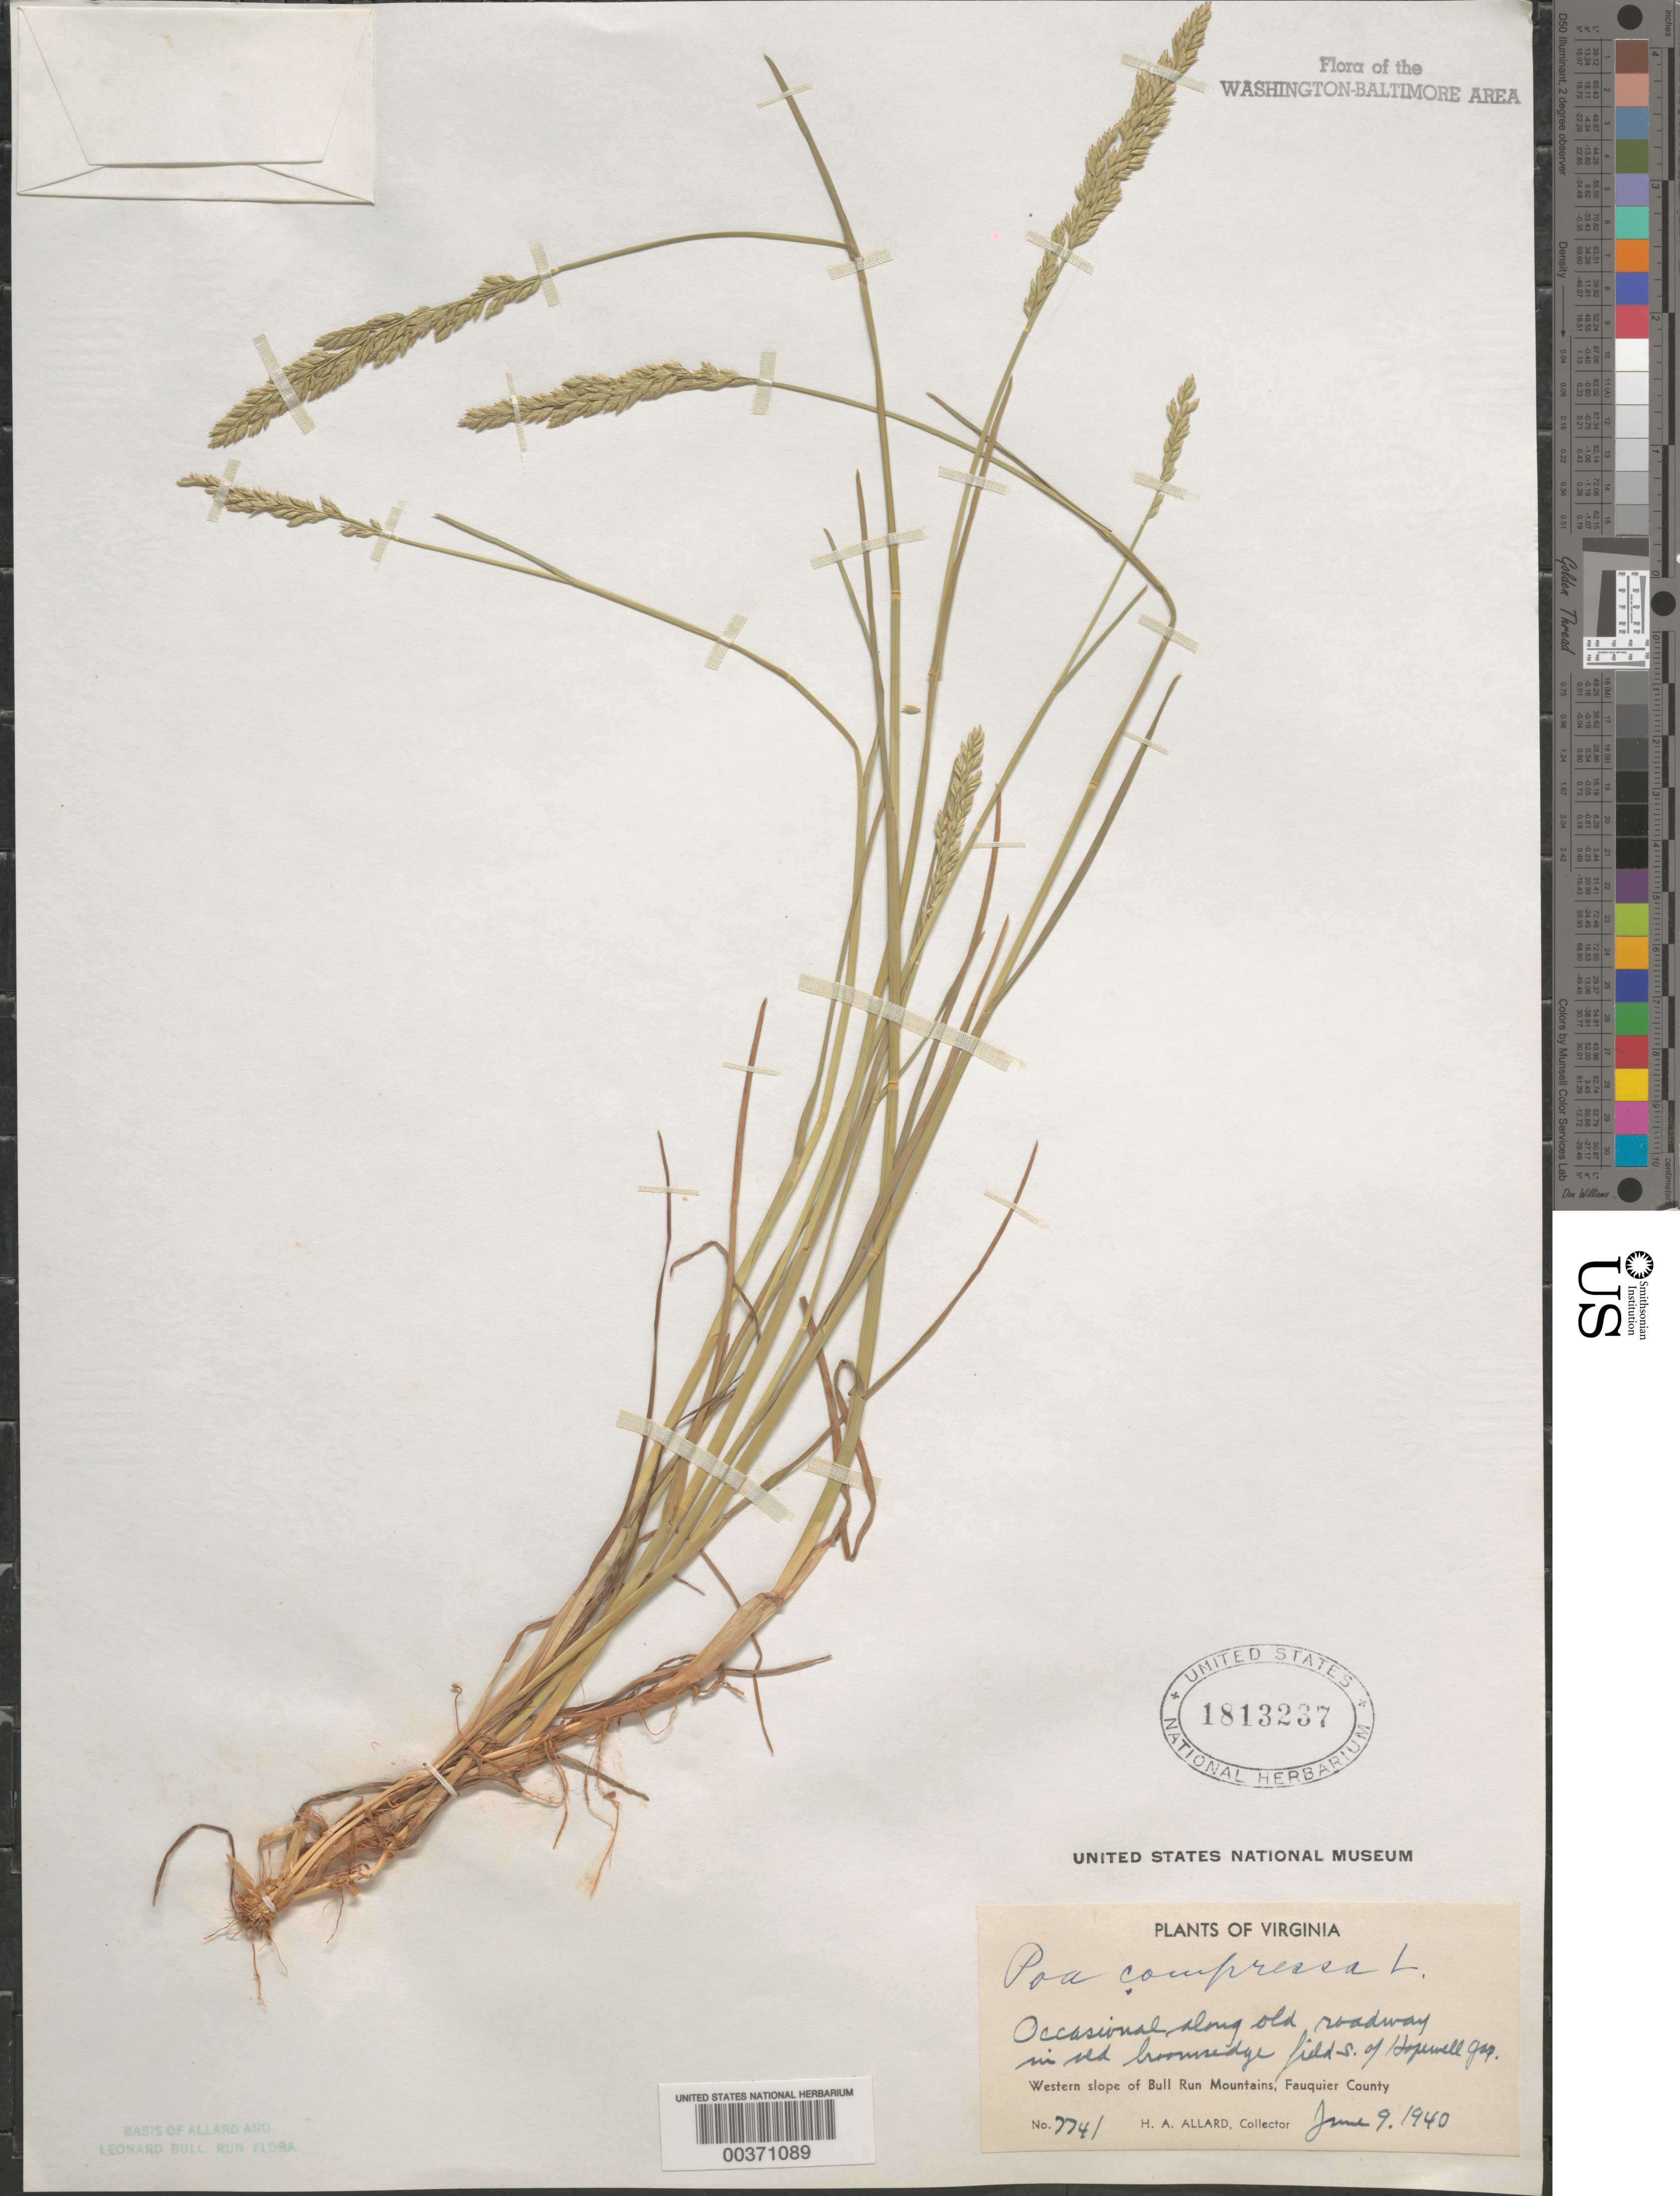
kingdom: Plantae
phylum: Tracheophyta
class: Liliopsida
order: Poales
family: Poaceae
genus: Poa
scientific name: Poa compressa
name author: L.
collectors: H. A. Allard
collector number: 7741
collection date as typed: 09 Jun 1940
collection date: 1940-06-09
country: United States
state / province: Virginia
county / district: Fauquier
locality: South of Hopewell Gap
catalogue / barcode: US 1813237